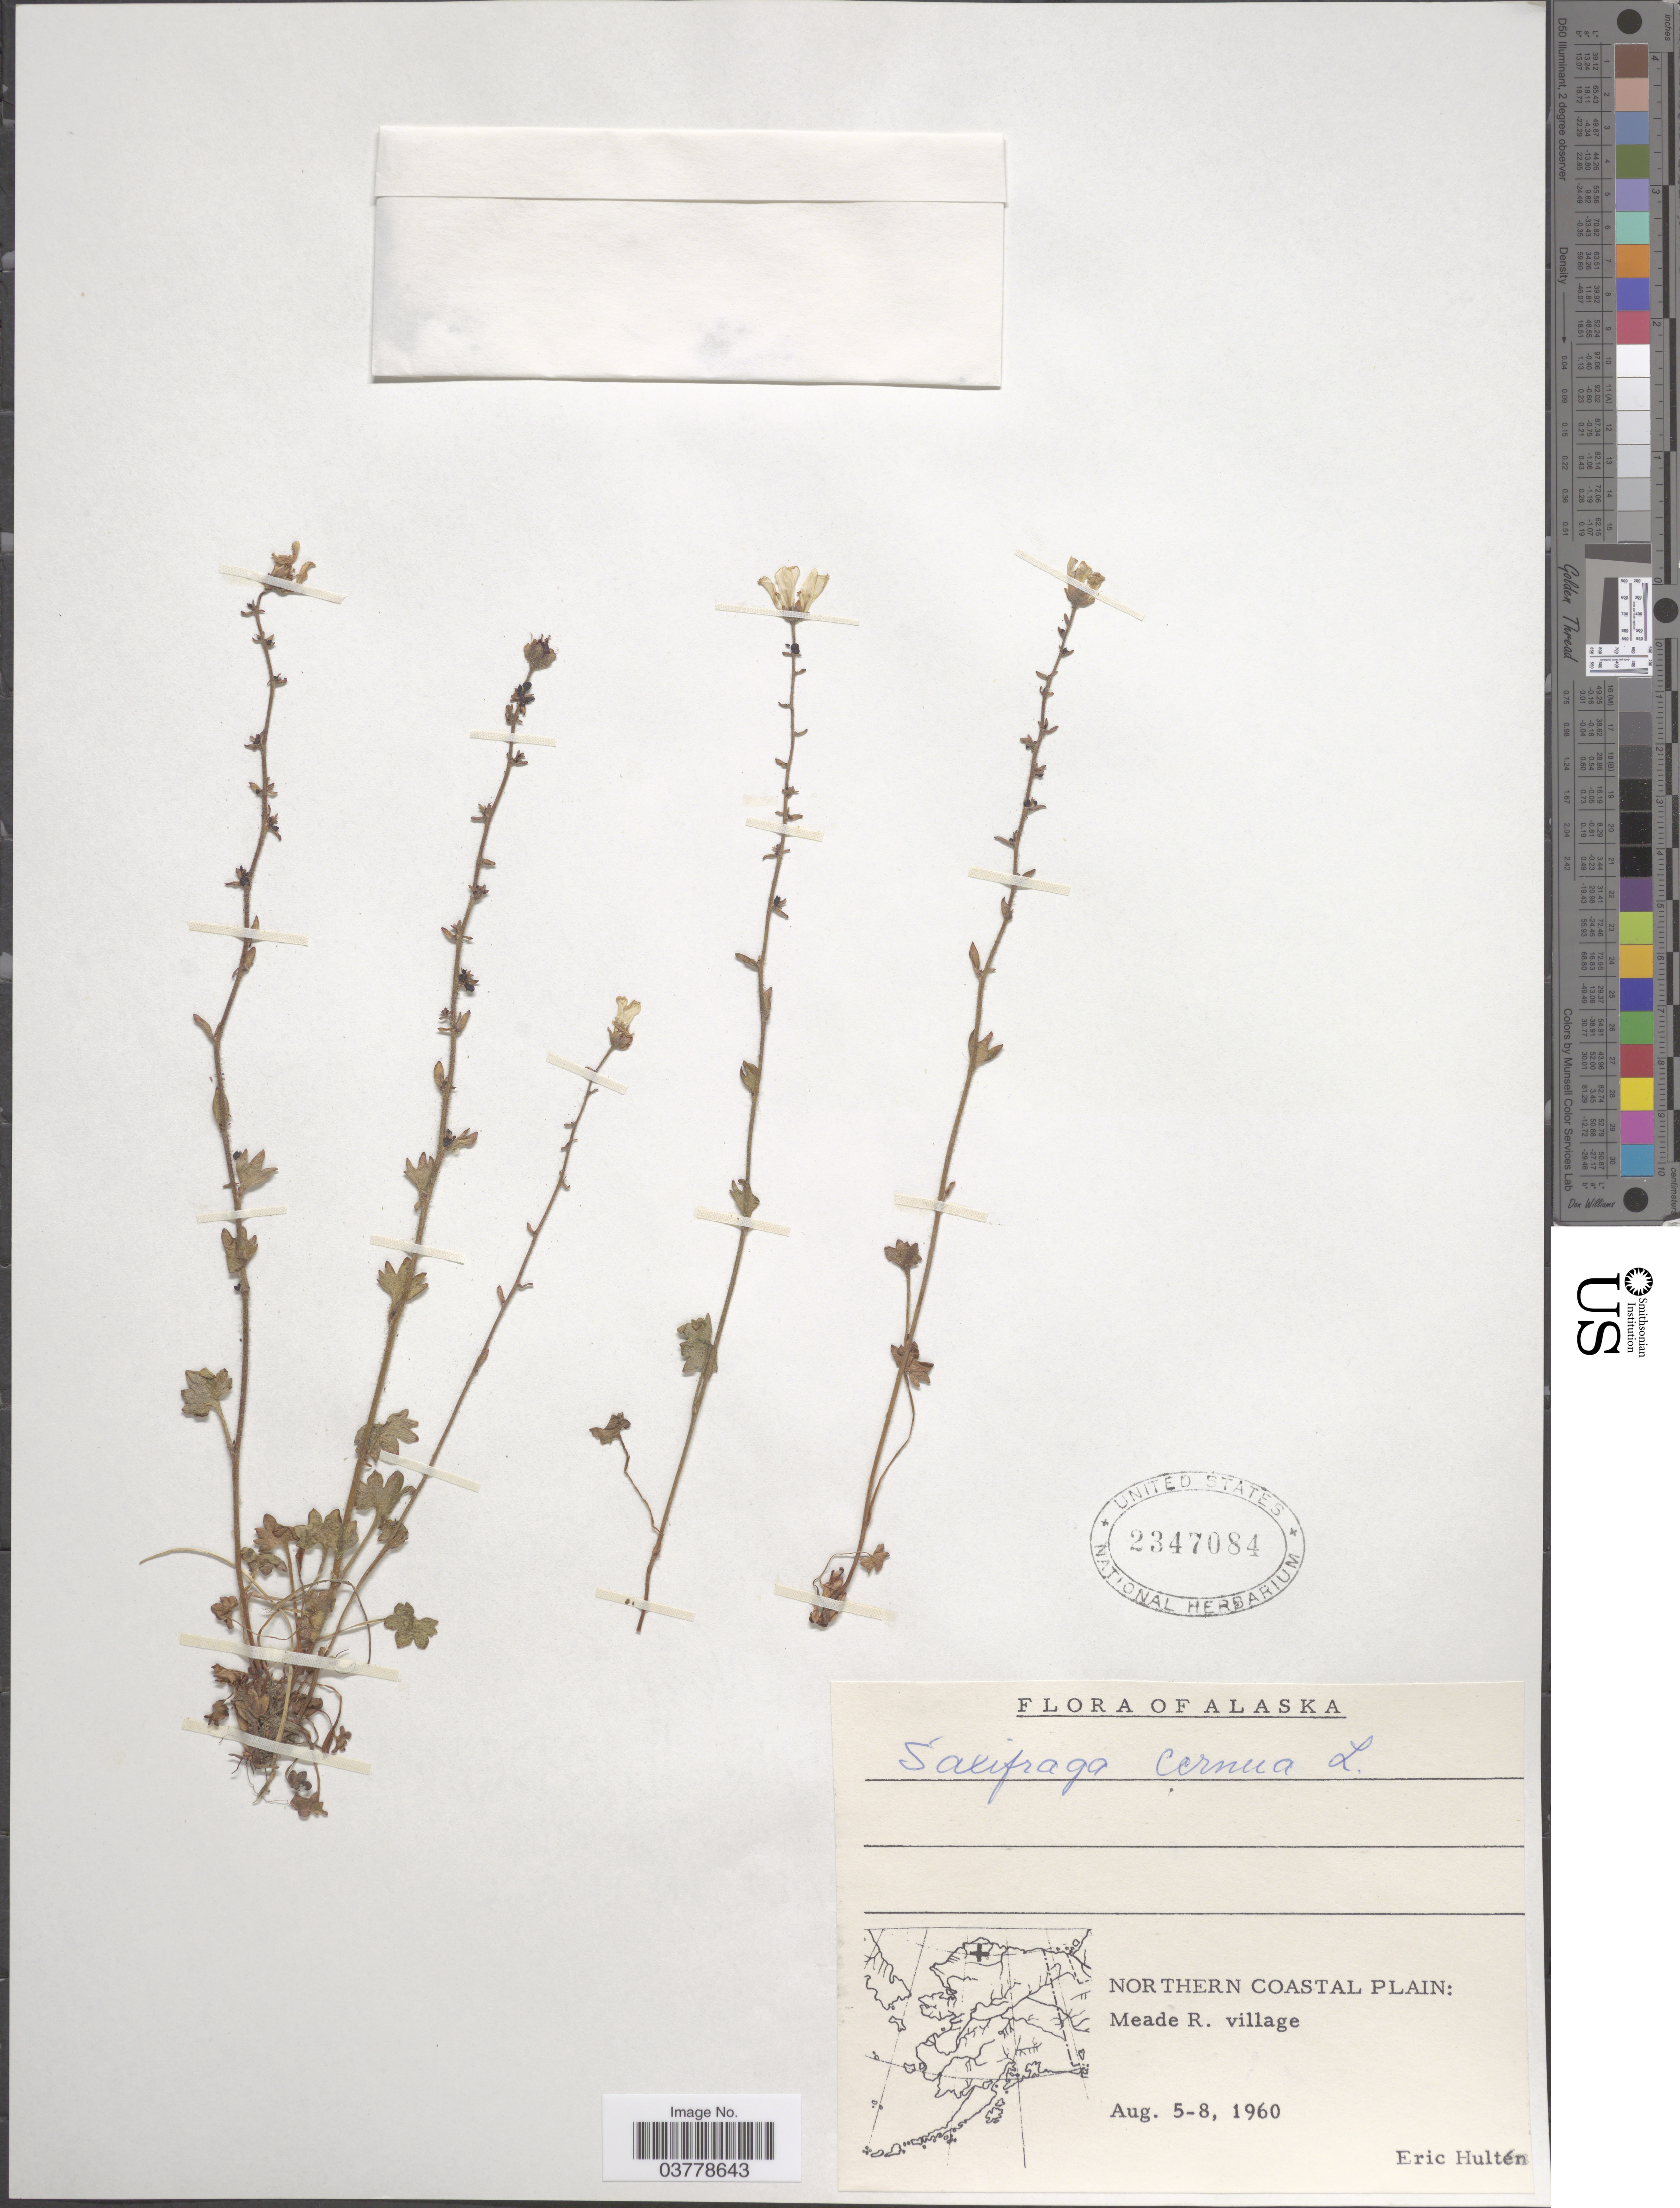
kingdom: Plantae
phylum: Tracheophyta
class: Magnoliopsida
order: Saxifragales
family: Saxifragaceae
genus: Saxifraga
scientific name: Saxifraga cernua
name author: L.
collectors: E. G. Hultén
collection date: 1960-08-05/1960-08-08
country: United States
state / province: Alaska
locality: Northern Coastal Plain: Meade R. village.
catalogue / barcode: US 2347084